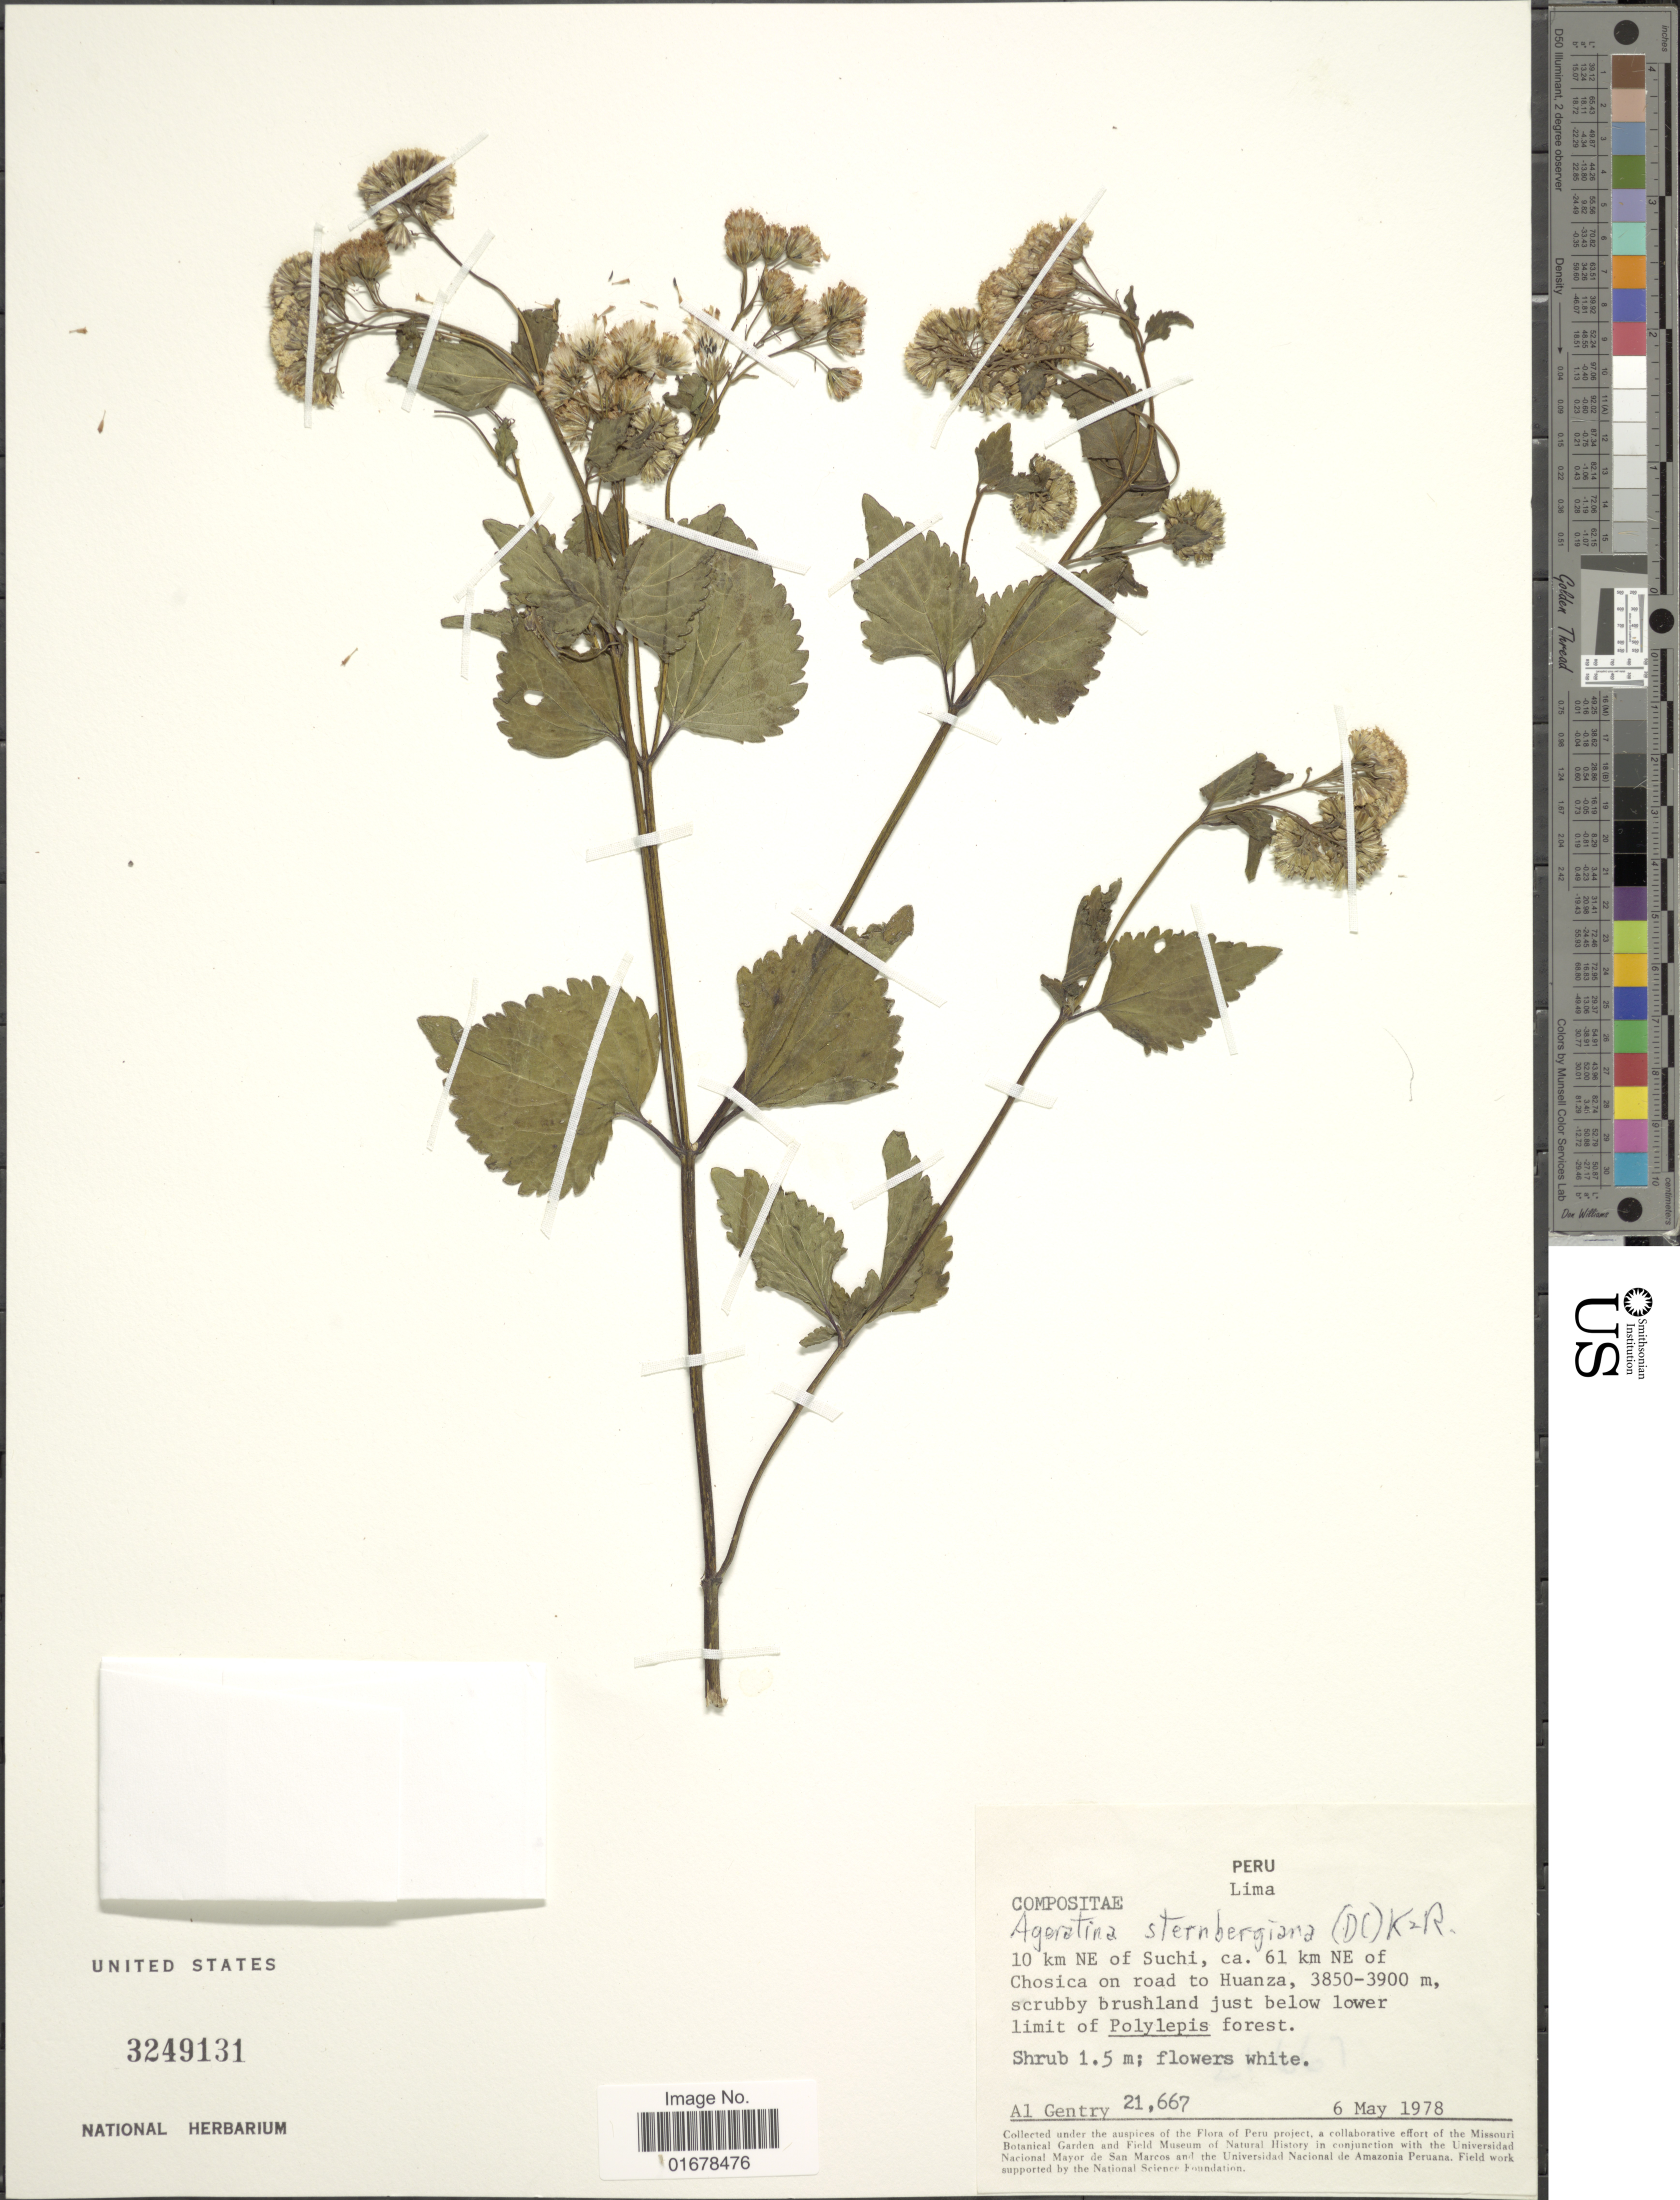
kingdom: Plantae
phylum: Tracheophyta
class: Magnoliopsida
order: Asterales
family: Asteraceae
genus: Ageratina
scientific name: Ageratina sternbergiana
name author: (DC.) R.M. King & H. Rob.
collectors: A. H. Gentry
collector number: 21667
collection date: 1978-05-06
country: Peru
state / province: Lima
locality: Lima, 10 km NE of Suchi, 61 km NE of Choisca on road to Hunaza, just below lower limit of Polylepis forest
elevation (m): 3850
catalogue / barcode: US 3249131